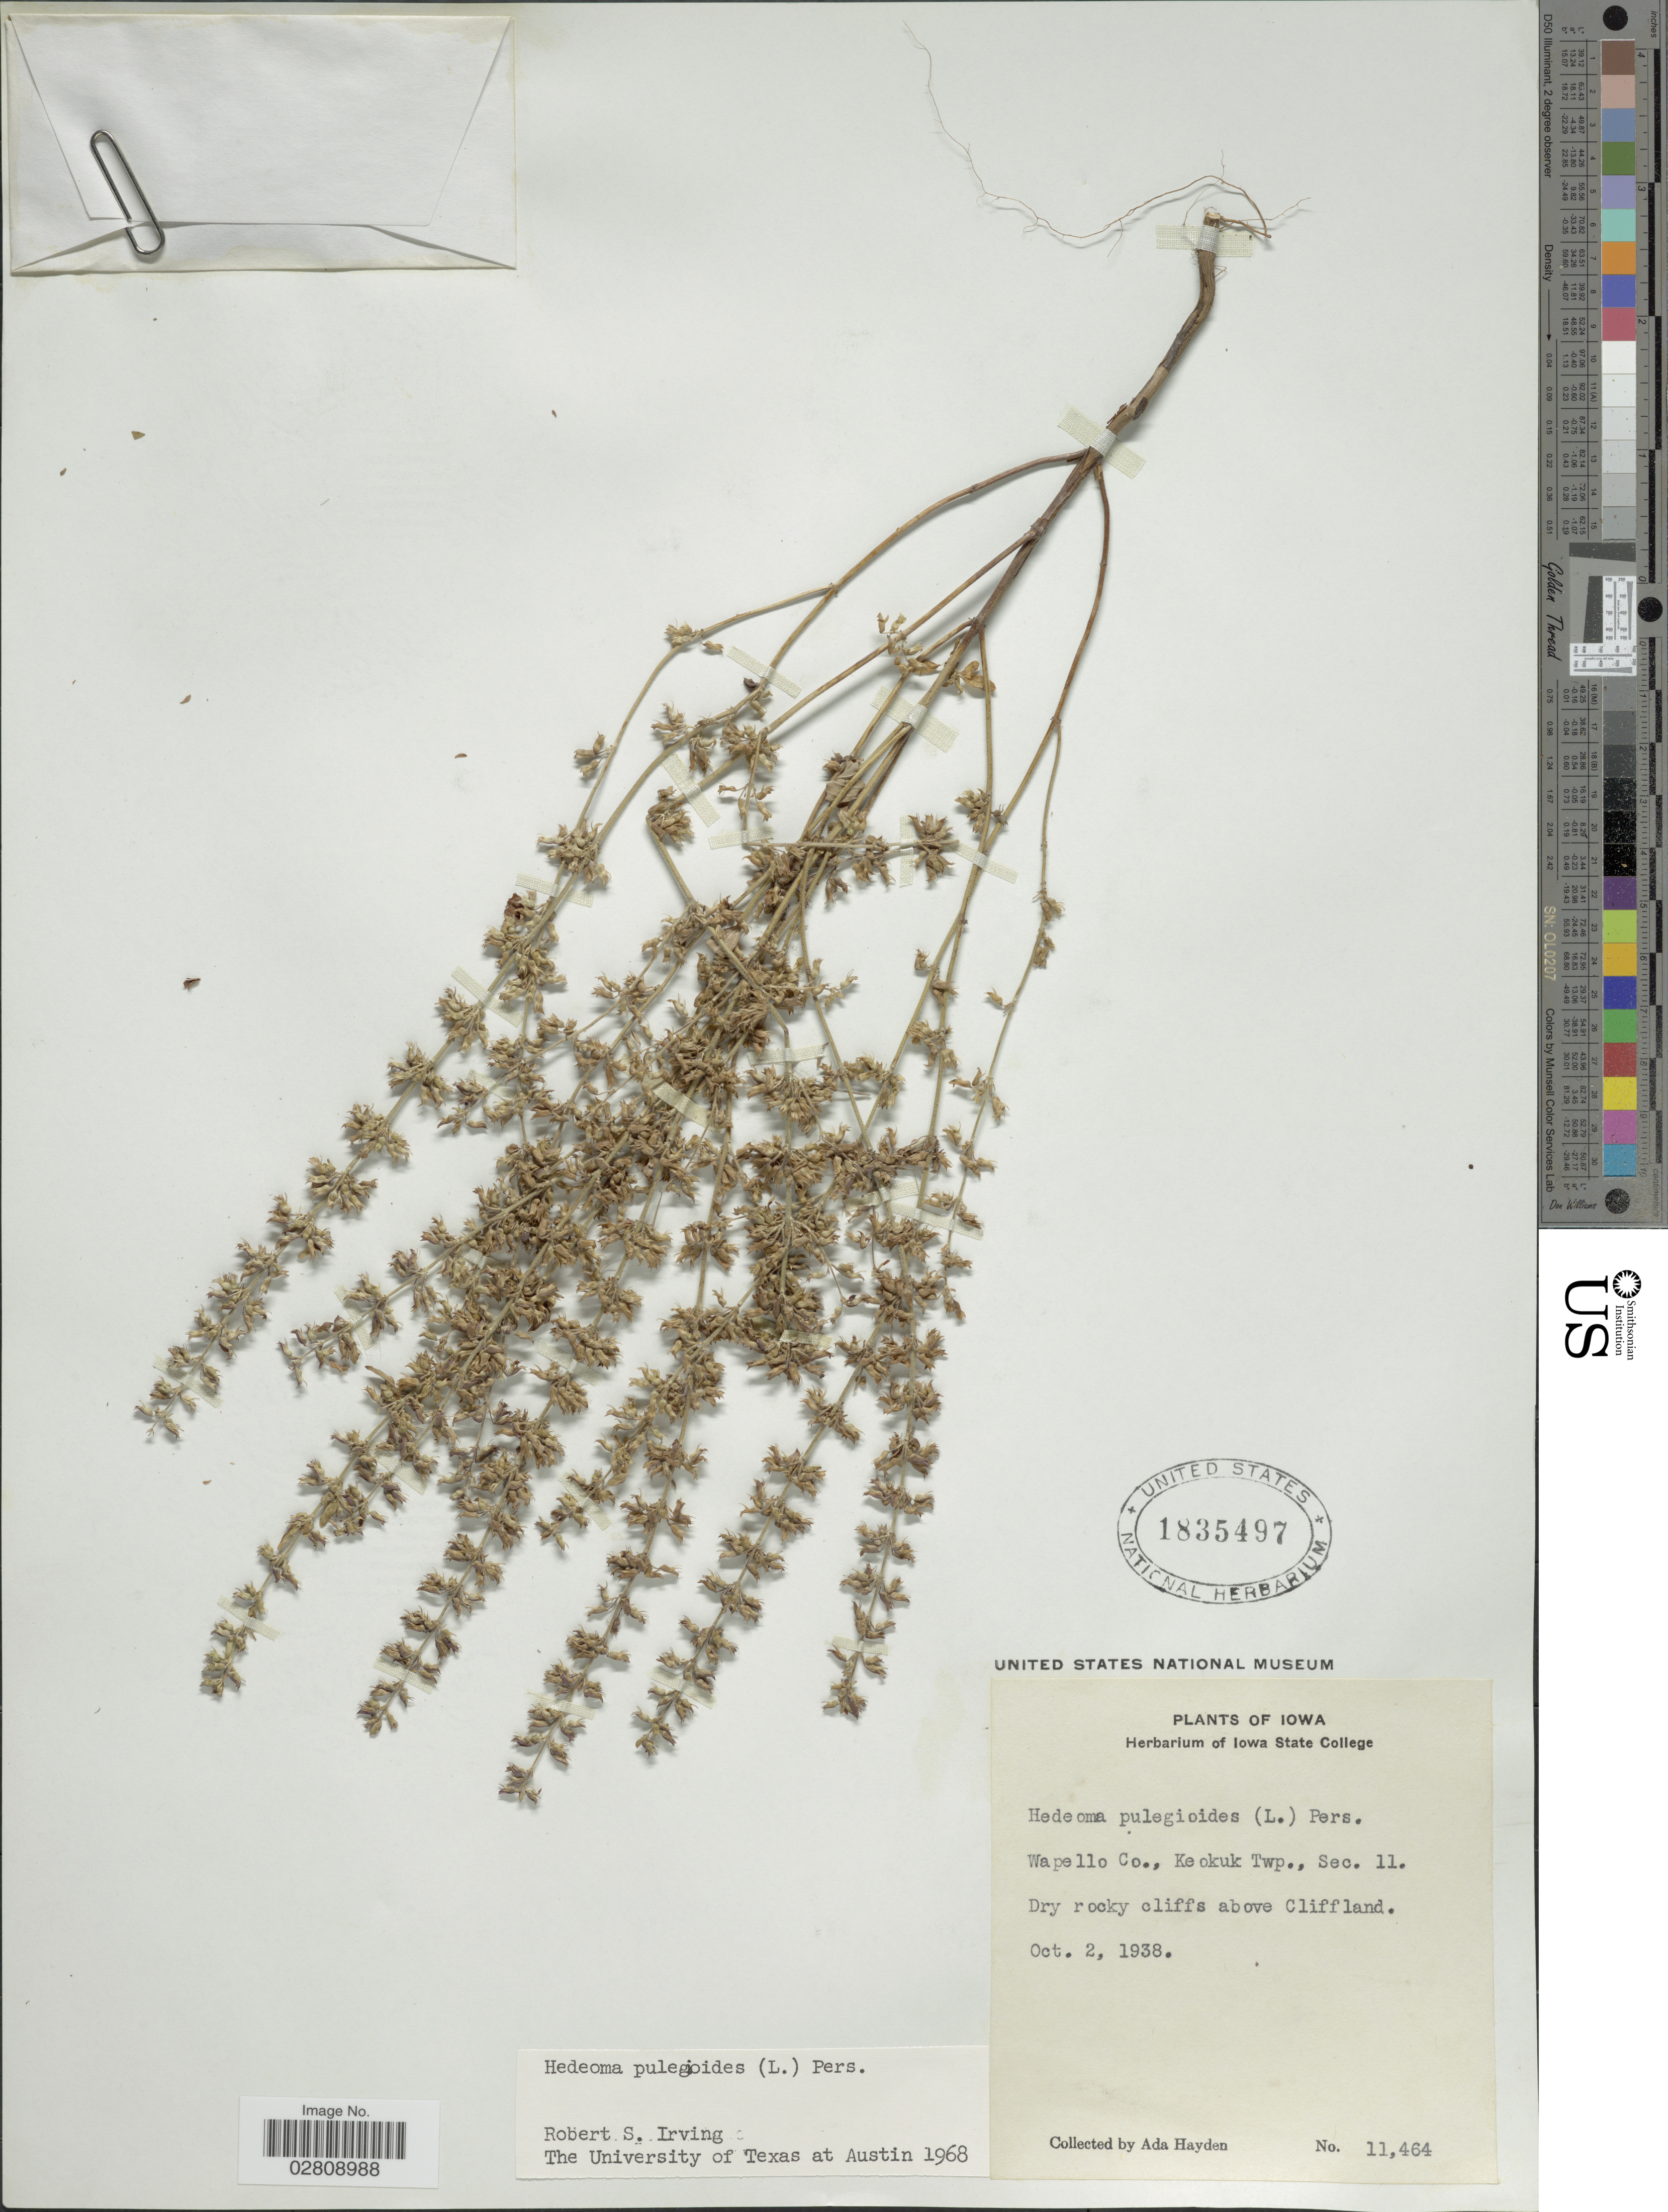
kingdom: Plantae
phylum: Tracheophyta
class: Magnoliopsida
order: Lamiales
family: Lamiaceae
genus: Hedeoma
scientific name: Hedeoma pulegioides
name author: (L.) Pers.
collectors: Ada Hayden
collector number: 11464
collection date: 1938-10-02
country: United States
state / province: Iowa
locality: Wapello Co., Keokuk Twp., Sec. 11. Dry rocky cliffs above Cliffland.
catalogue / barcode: US 1835497